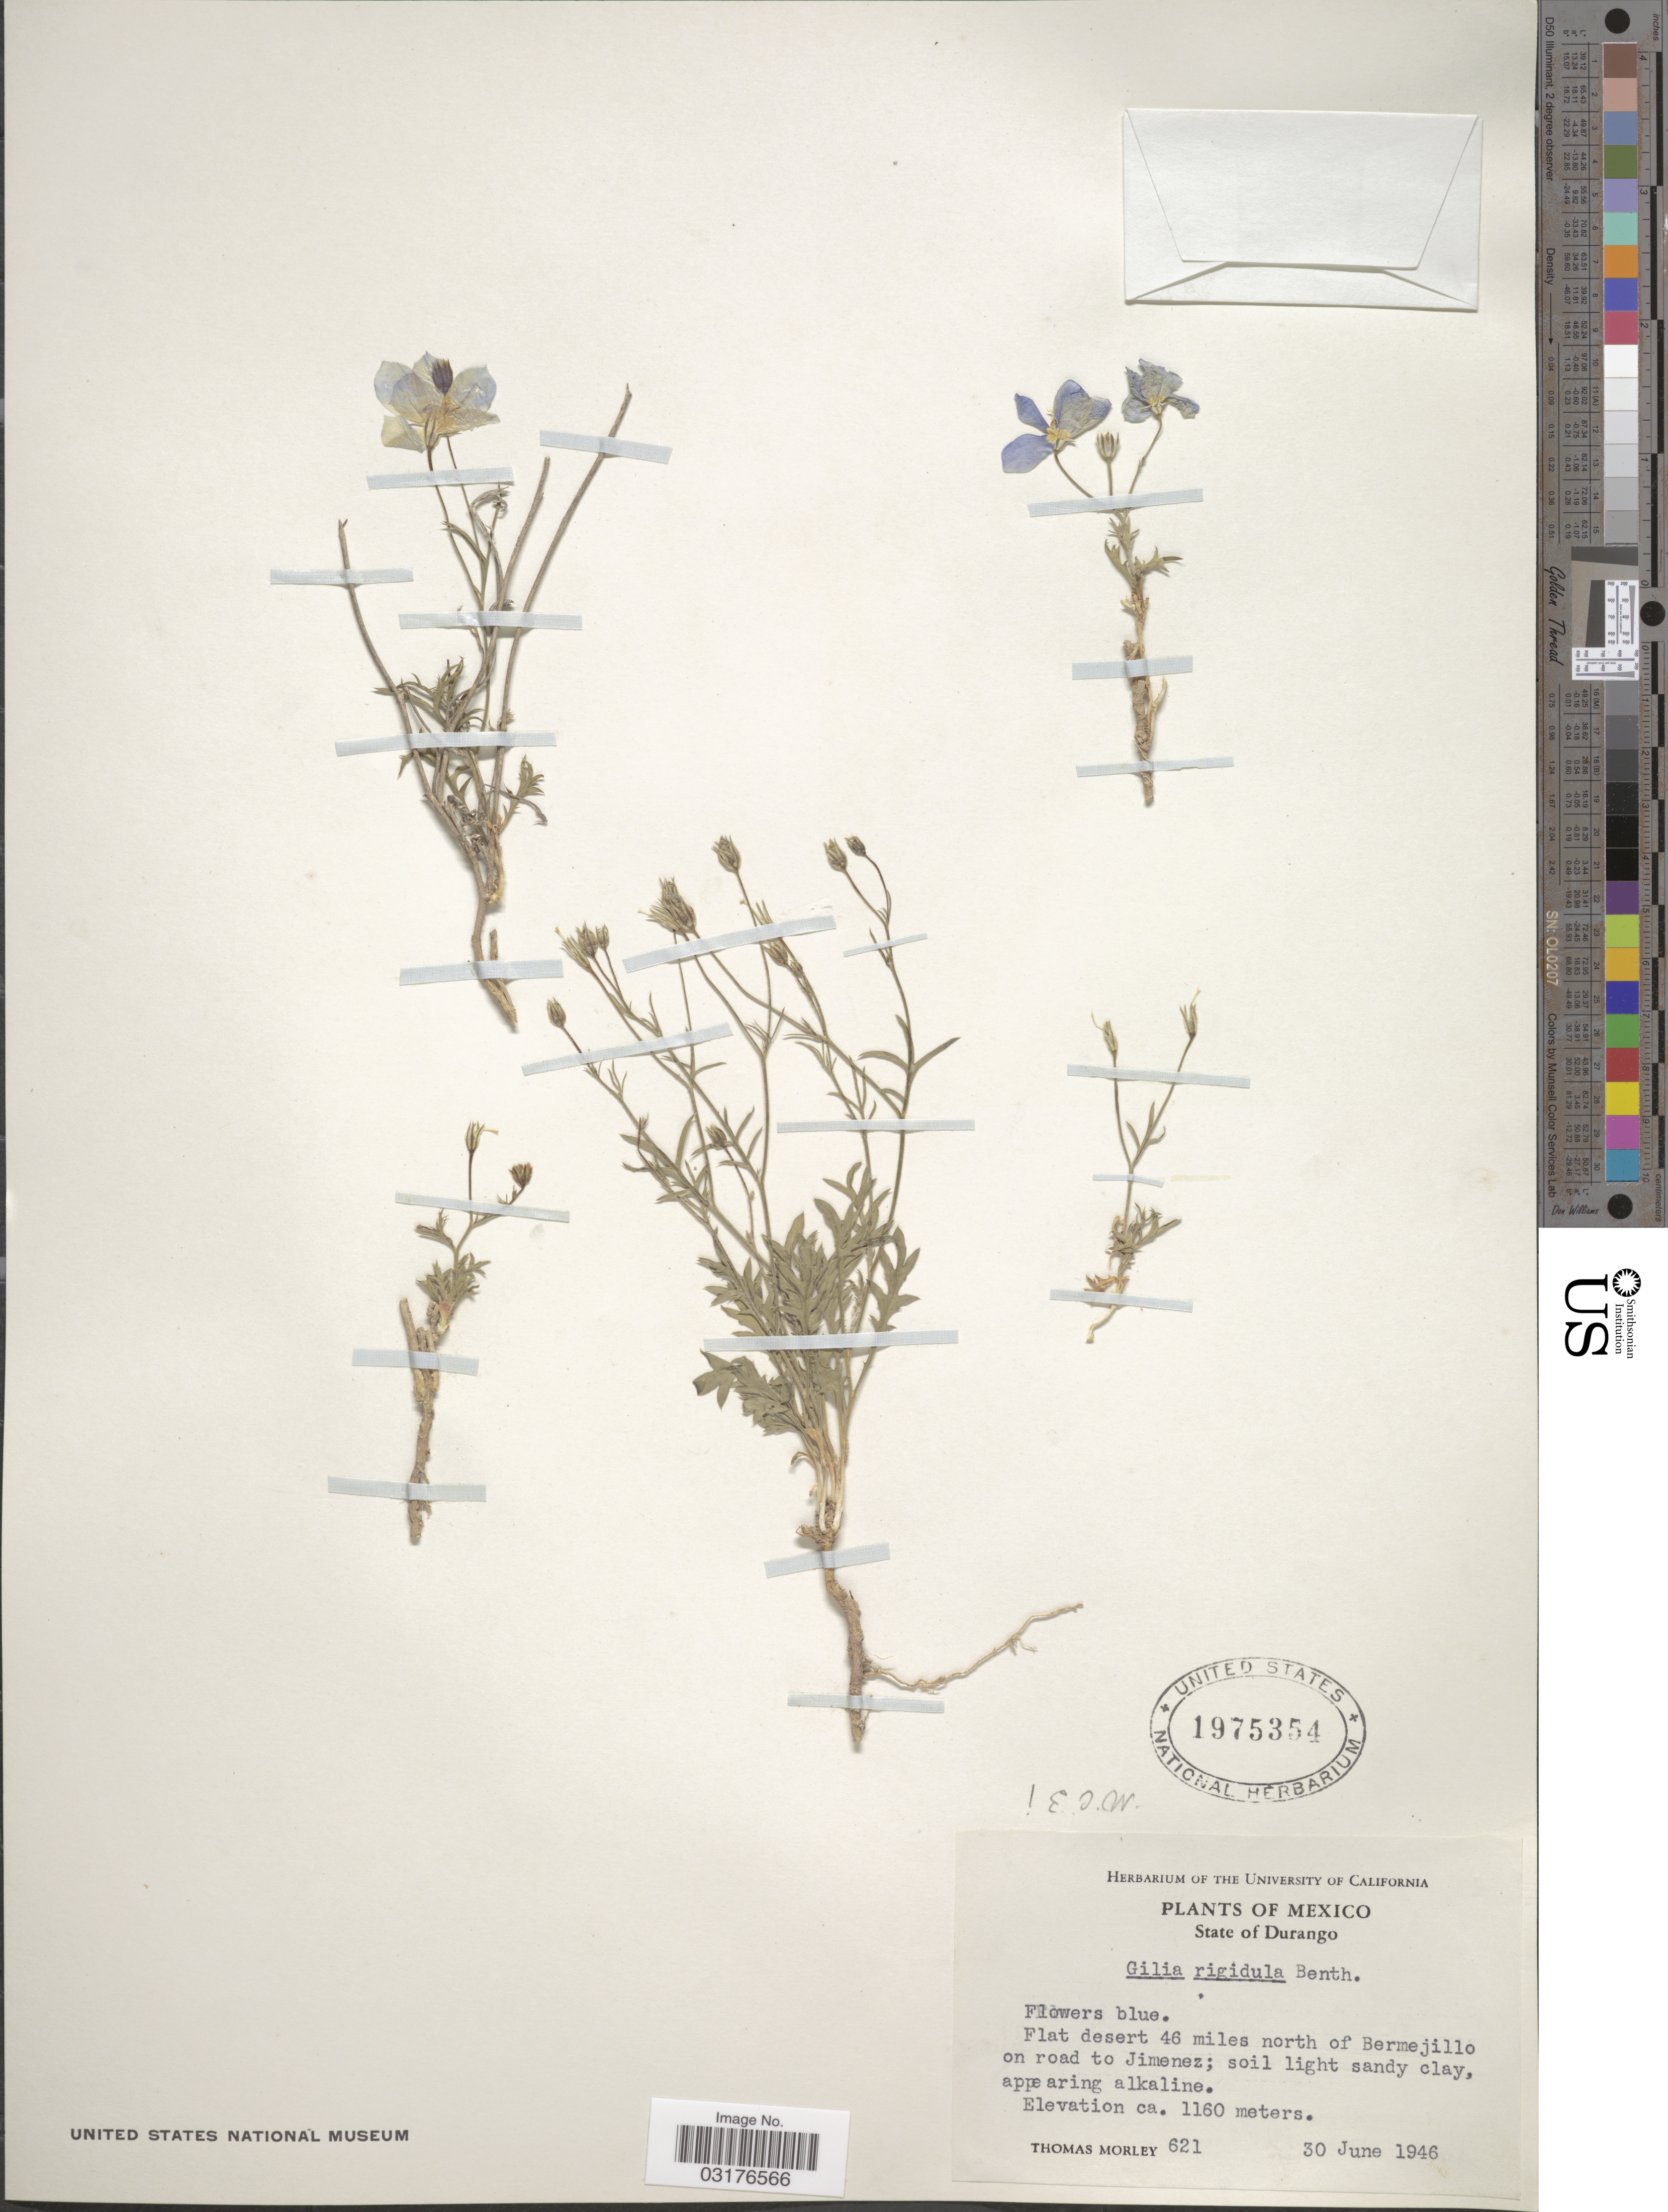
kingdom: Plantae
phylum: Tracheophyta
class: Magnoliopsida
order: Ericales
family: Polemoniaceae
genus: Giliastrum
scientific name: Giliastrum rigidulum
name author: (Benth.) Rydb.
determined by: Strong, Mark T., (BOT), Smithsonian Institution - National Museum of Natural History (UNITED STATES)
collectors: T. Morley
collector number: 621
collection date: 1946-06-30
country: Mexico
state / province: Durango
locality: Flat desert 46 miles north of Bermejillo on road to Jimenez.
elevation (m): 1160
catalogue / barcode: US 1975354